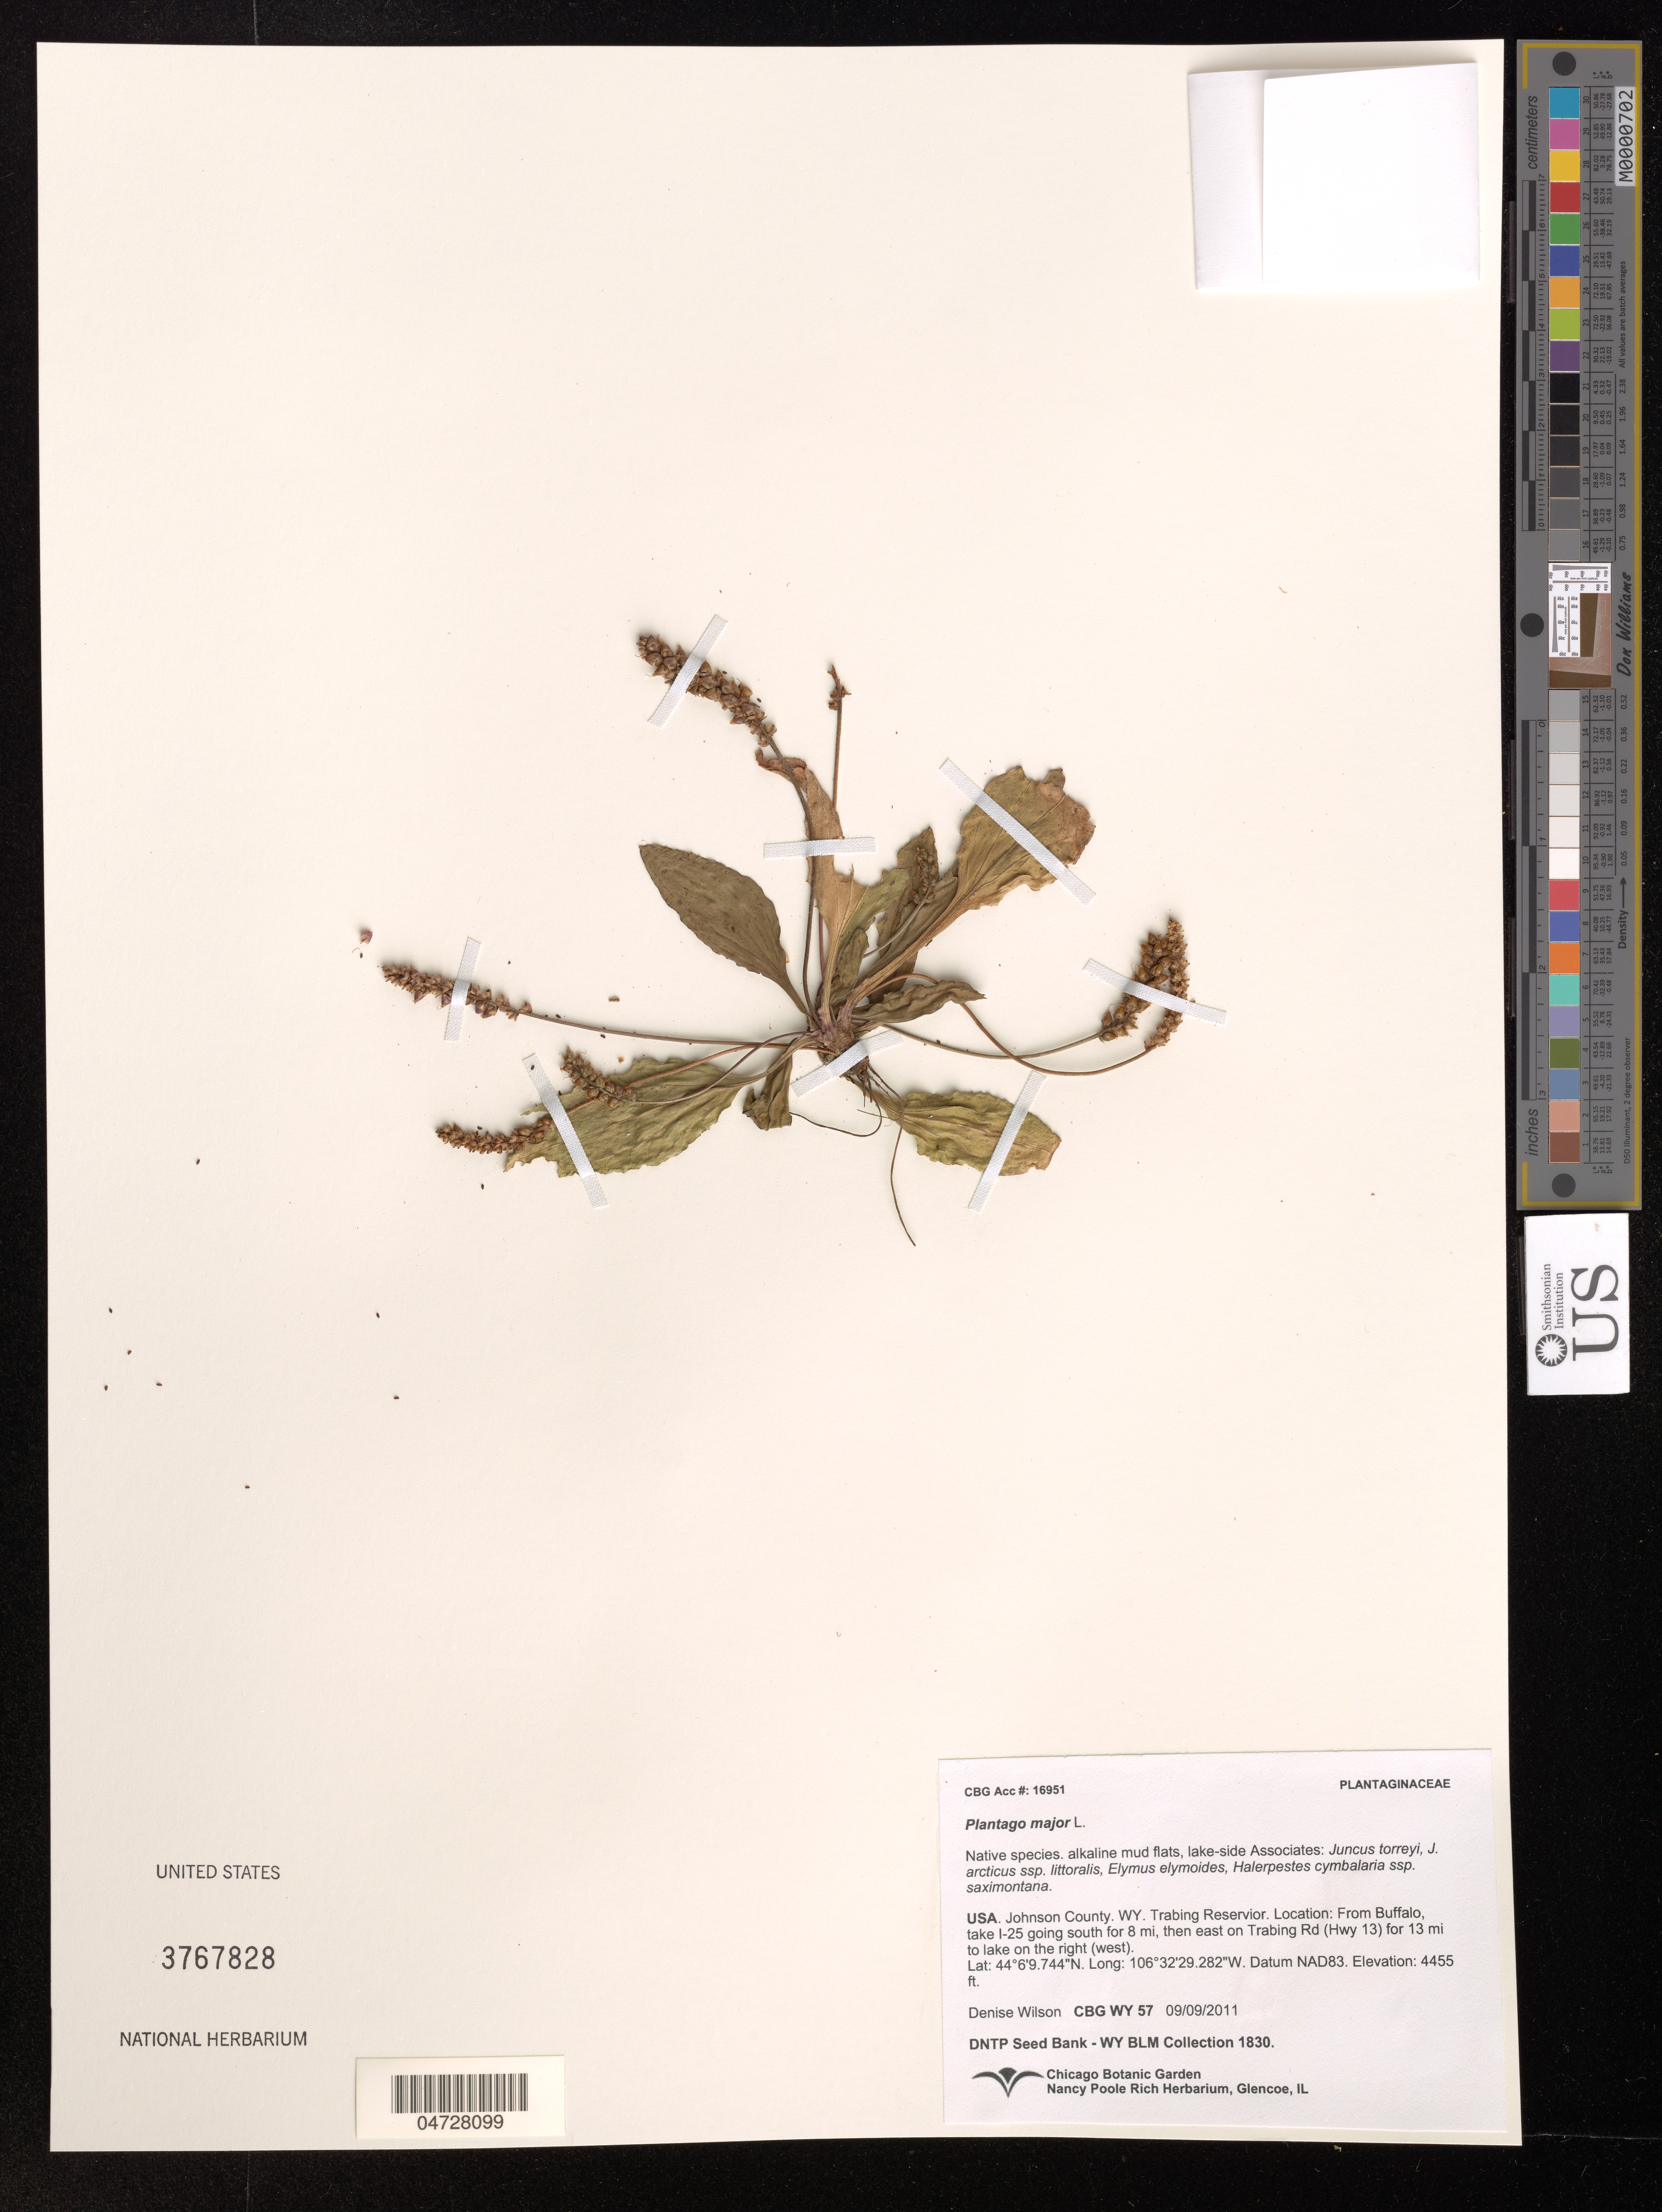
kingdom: Plantae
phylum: Tracheophyta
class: Magnoliopsida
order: Lamiales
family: Plantaginaceae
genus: Plantago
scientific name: Plantago major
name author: L.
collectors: D. Wilson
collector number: CBG WY 57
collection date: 2011-09-09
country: United States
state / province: Wyoming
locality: Johnson County. Trabing Reservoir. From Buffalo, take 1-25 going south for 8 mi, then east on Trabing Rd (Hwy 13) for 13 mi to lake on the right (west).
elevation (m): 1358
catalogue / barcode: US 3767828